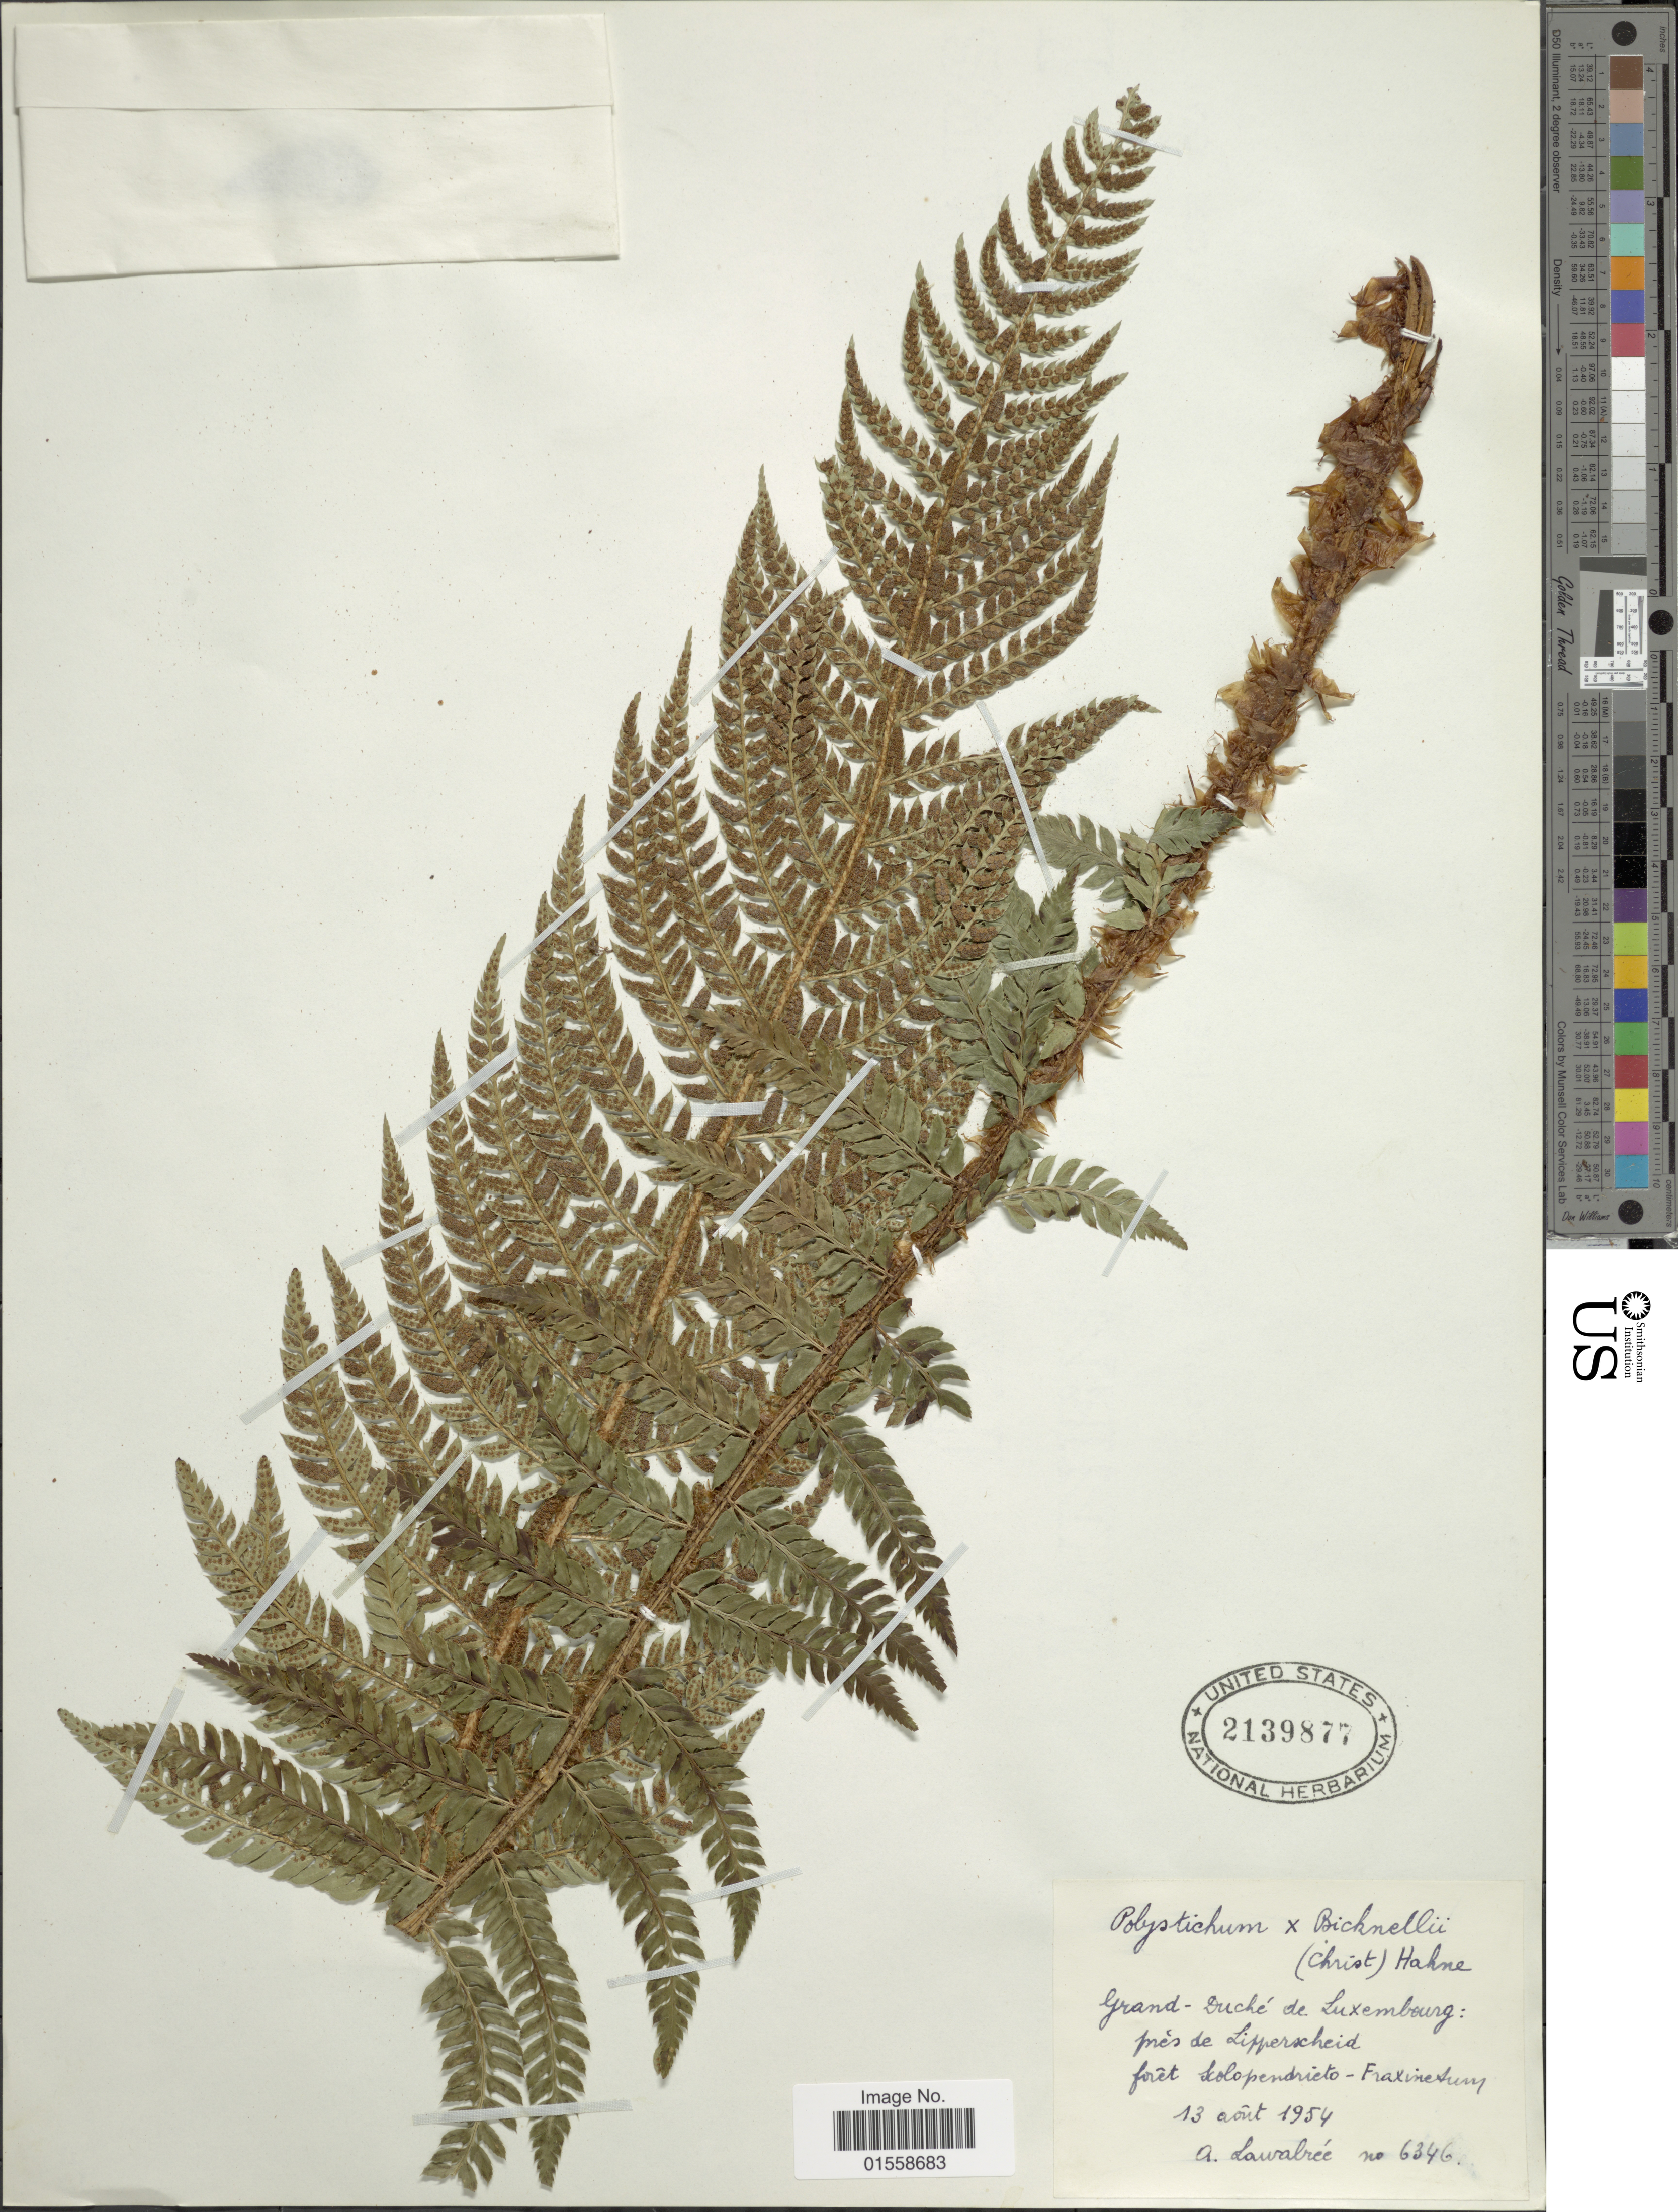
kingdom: Plantae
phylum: Tracheophyta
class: Polypodiopsida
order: Polypodiales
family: Dryopteridaceae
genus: Polystichum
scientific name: Polystichum x bicknellii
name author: (Christ) Hahne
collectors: A. G. Lawalrée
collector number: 6346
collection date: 1954-08-13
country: Luxembourg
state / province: Luxembourg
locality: Grand - Duche de Luxembourg pres de Lipperscheid, foret Scolopendrieto - Fraxinetury. [interpreted]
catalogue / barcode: US 2139877